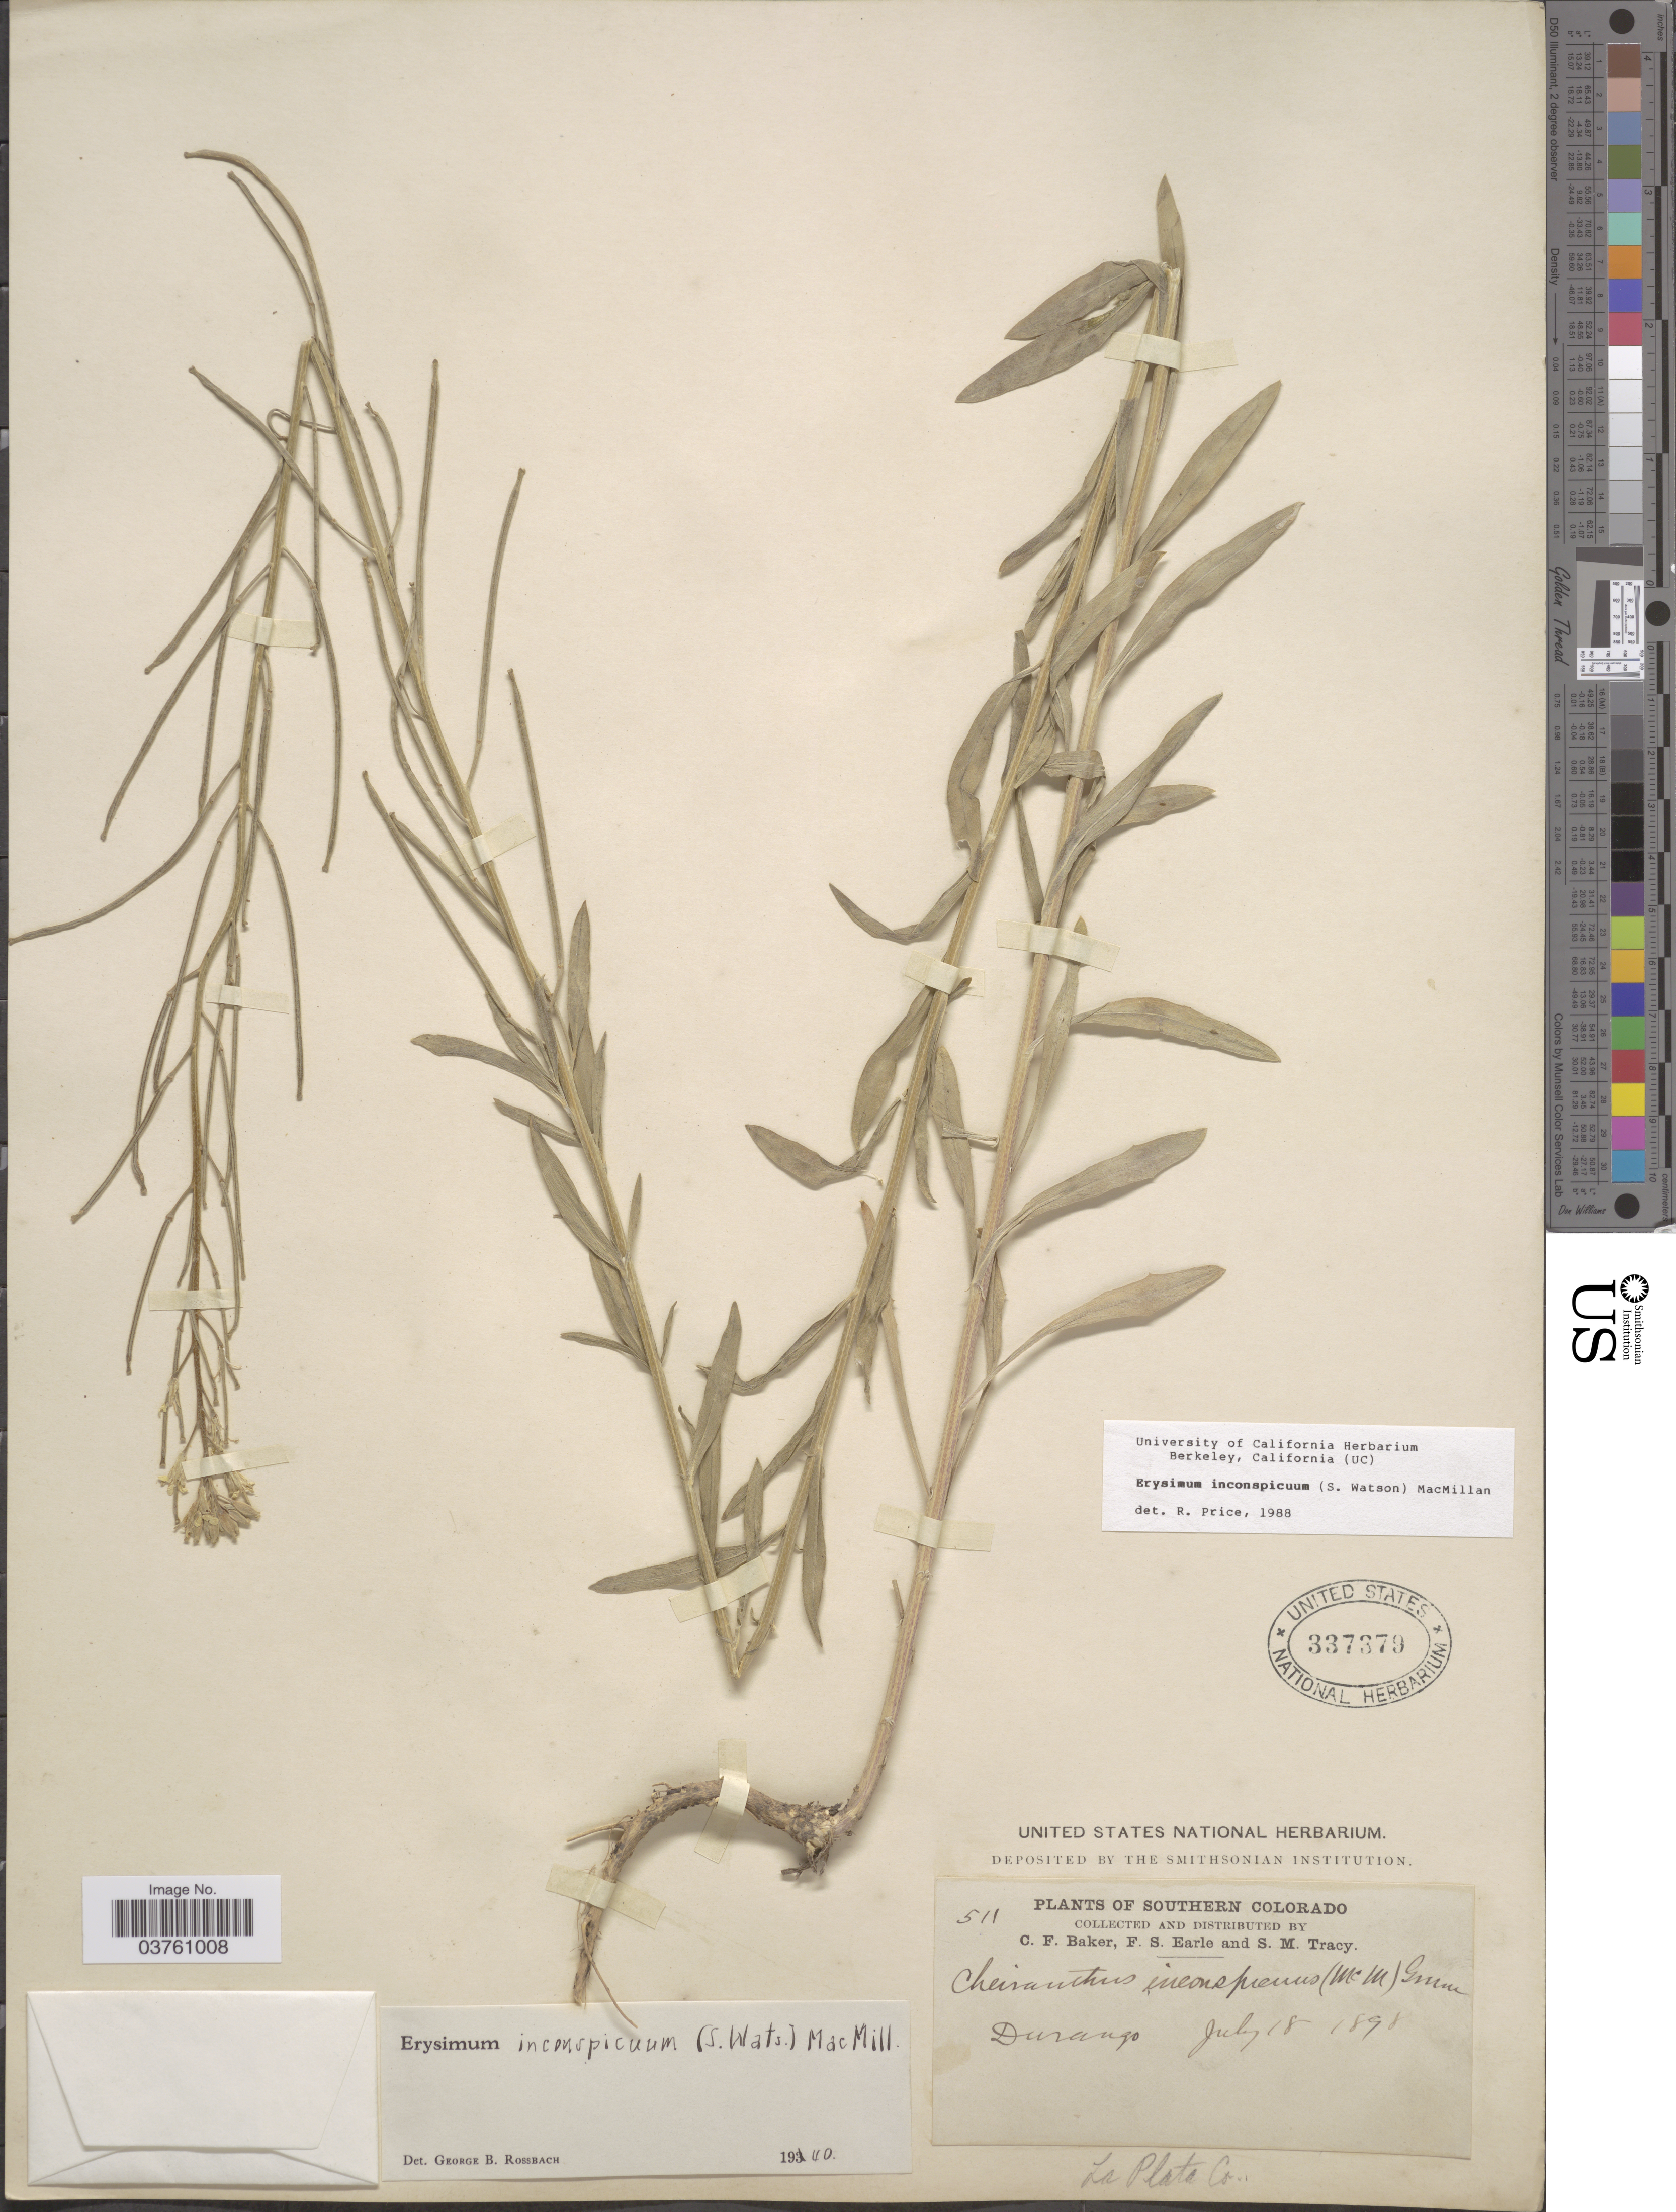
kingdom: Plantae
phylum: Tracheophyta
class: Magnoliopsida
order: Brassicales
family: Brassicaceae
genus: Erysimum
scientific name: Erysimum inconspicuum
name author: (S. Watson) MacMill.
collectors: C. F. Baker, F. S. Earle & S. M. Tracy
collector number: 511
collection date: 1898-07-18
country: United States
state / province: Colorado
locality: Southern Colorado. Durango. La Plata Co.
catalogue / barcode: US 337379